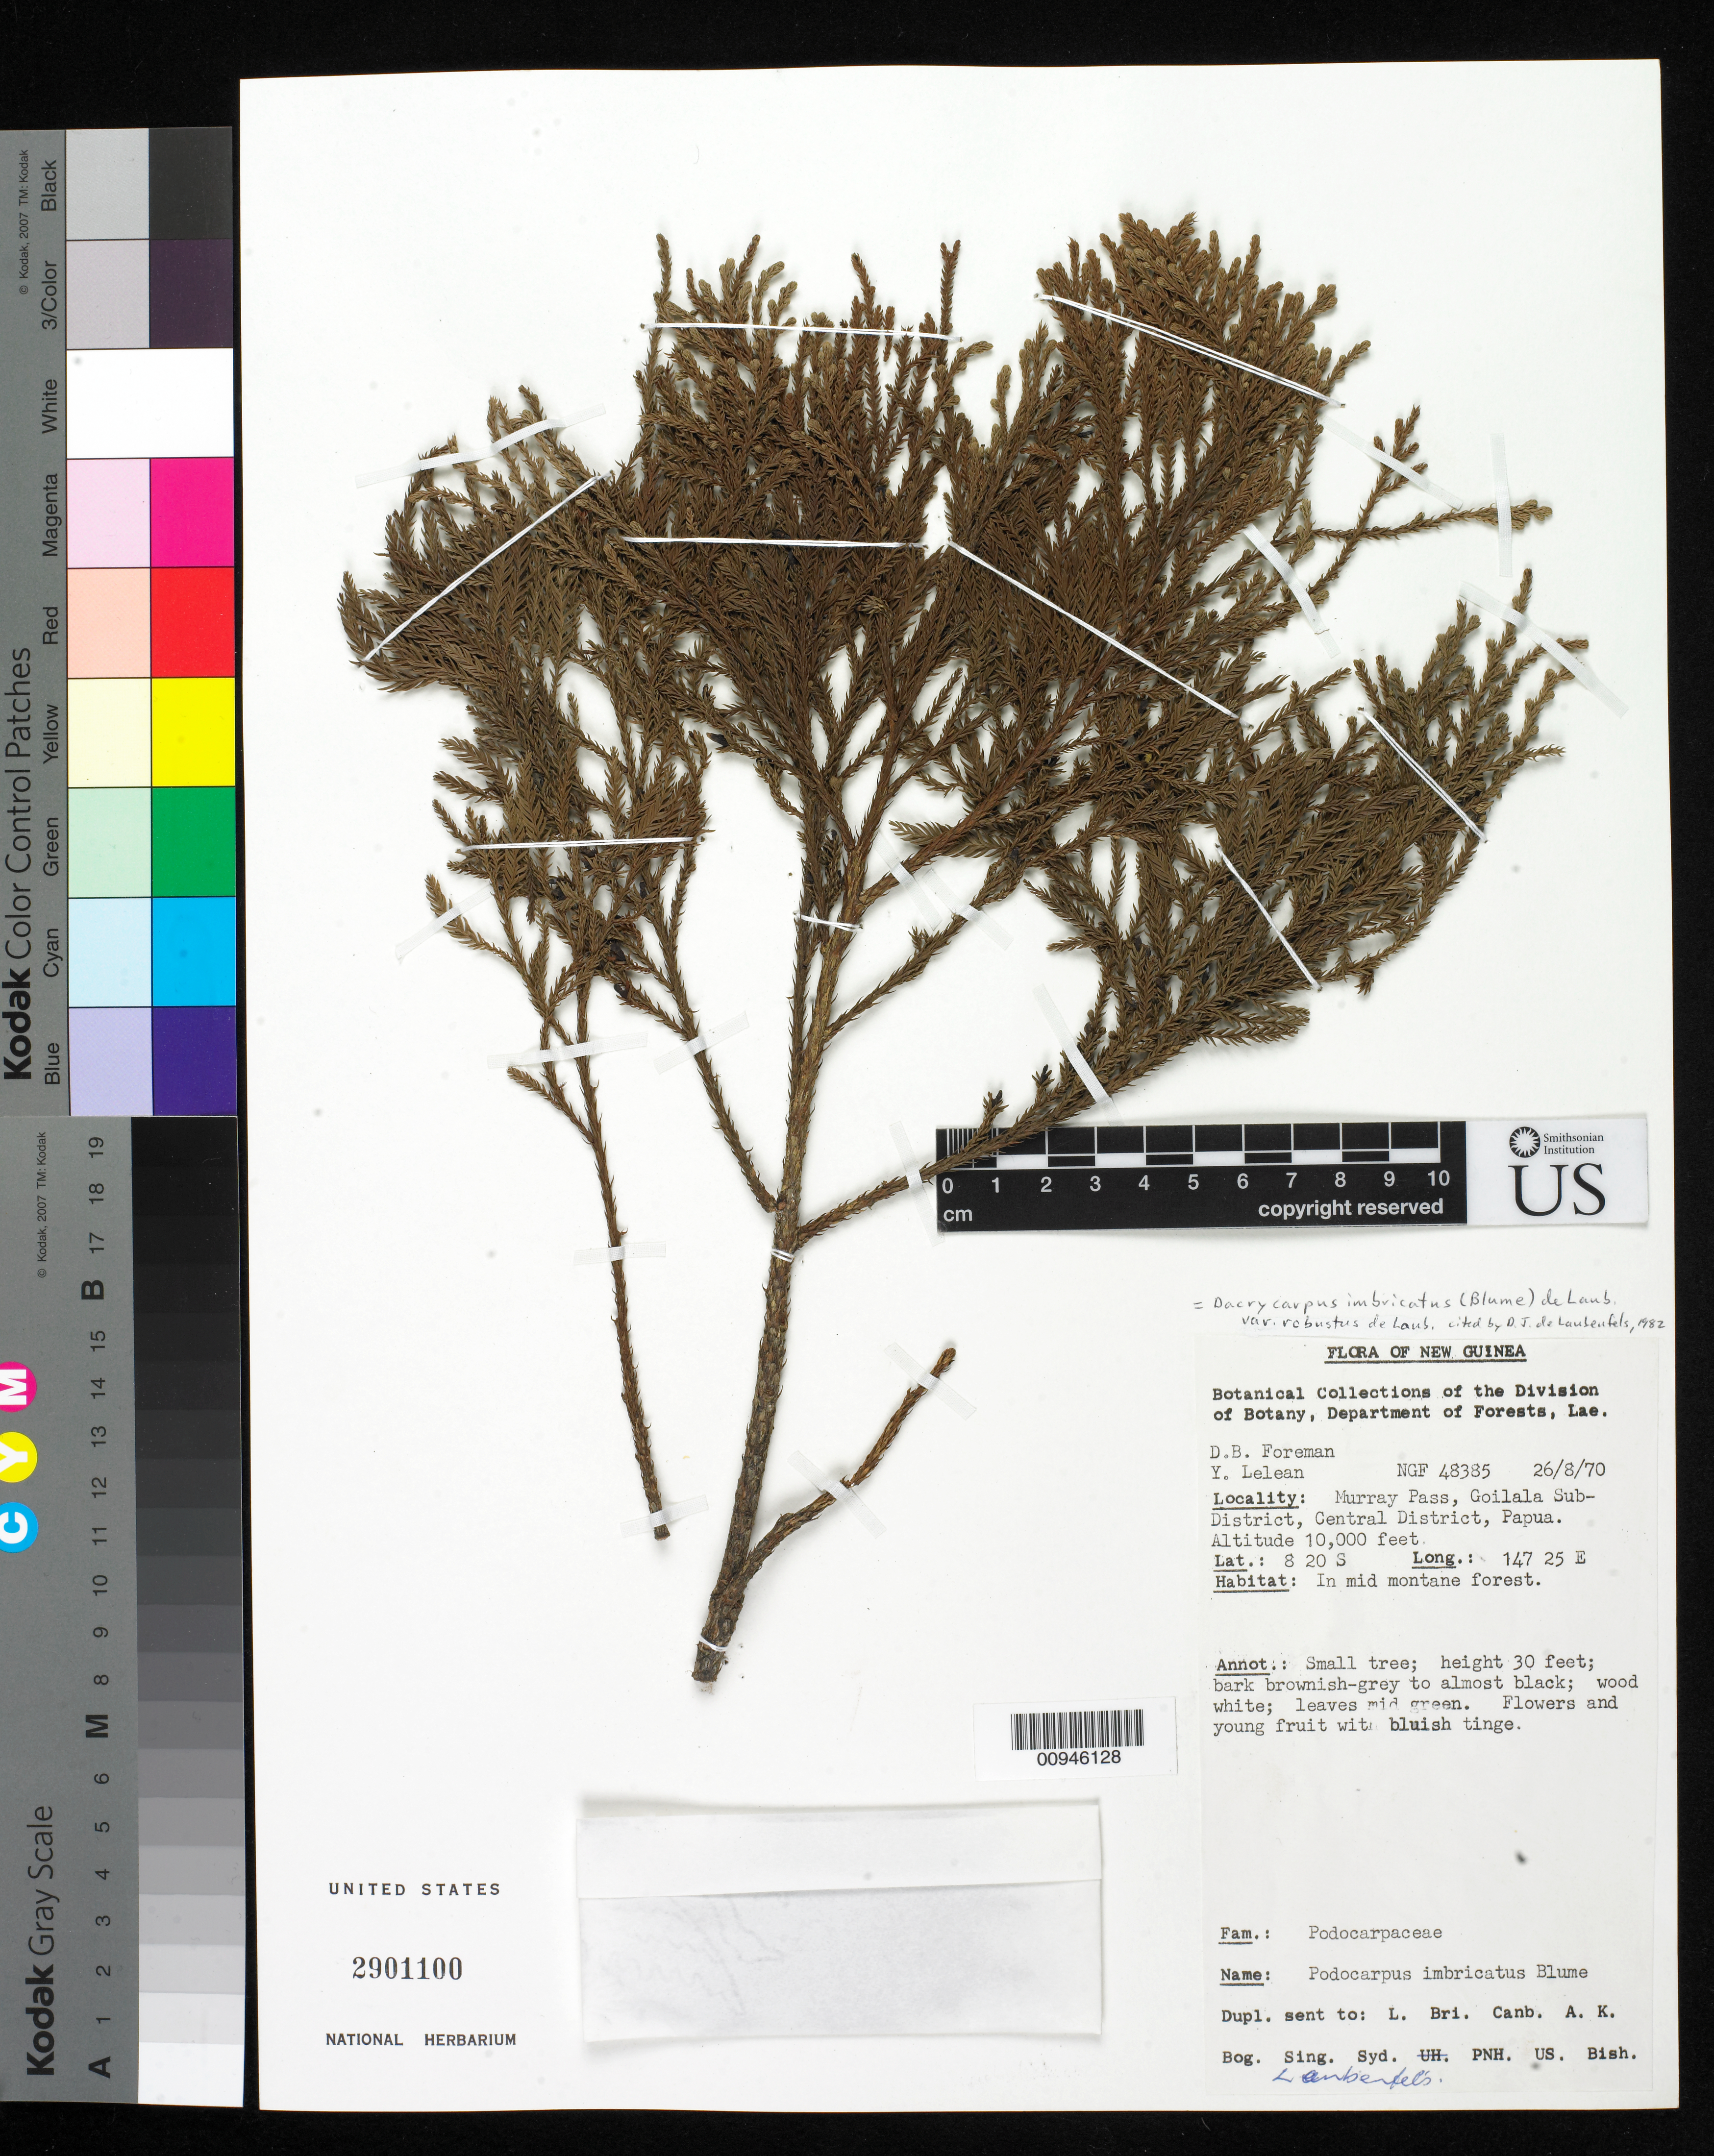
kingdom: Plantae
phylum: Tracheophyta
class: Pinopsida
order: Pinales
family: Podocarpaceae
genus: Dacrycarpus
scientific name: Dacrycarpus imbricatus var. robustus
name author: de Laub.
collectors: D. Foreman & Y. Lelean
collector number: NGF 48385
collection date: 1970-08-26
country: Papua New Guinea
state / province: Central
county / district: Goilala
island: New Guinea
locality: Murray Pass, Goilala sub-district.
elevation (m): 3048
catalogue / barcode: US 2901100